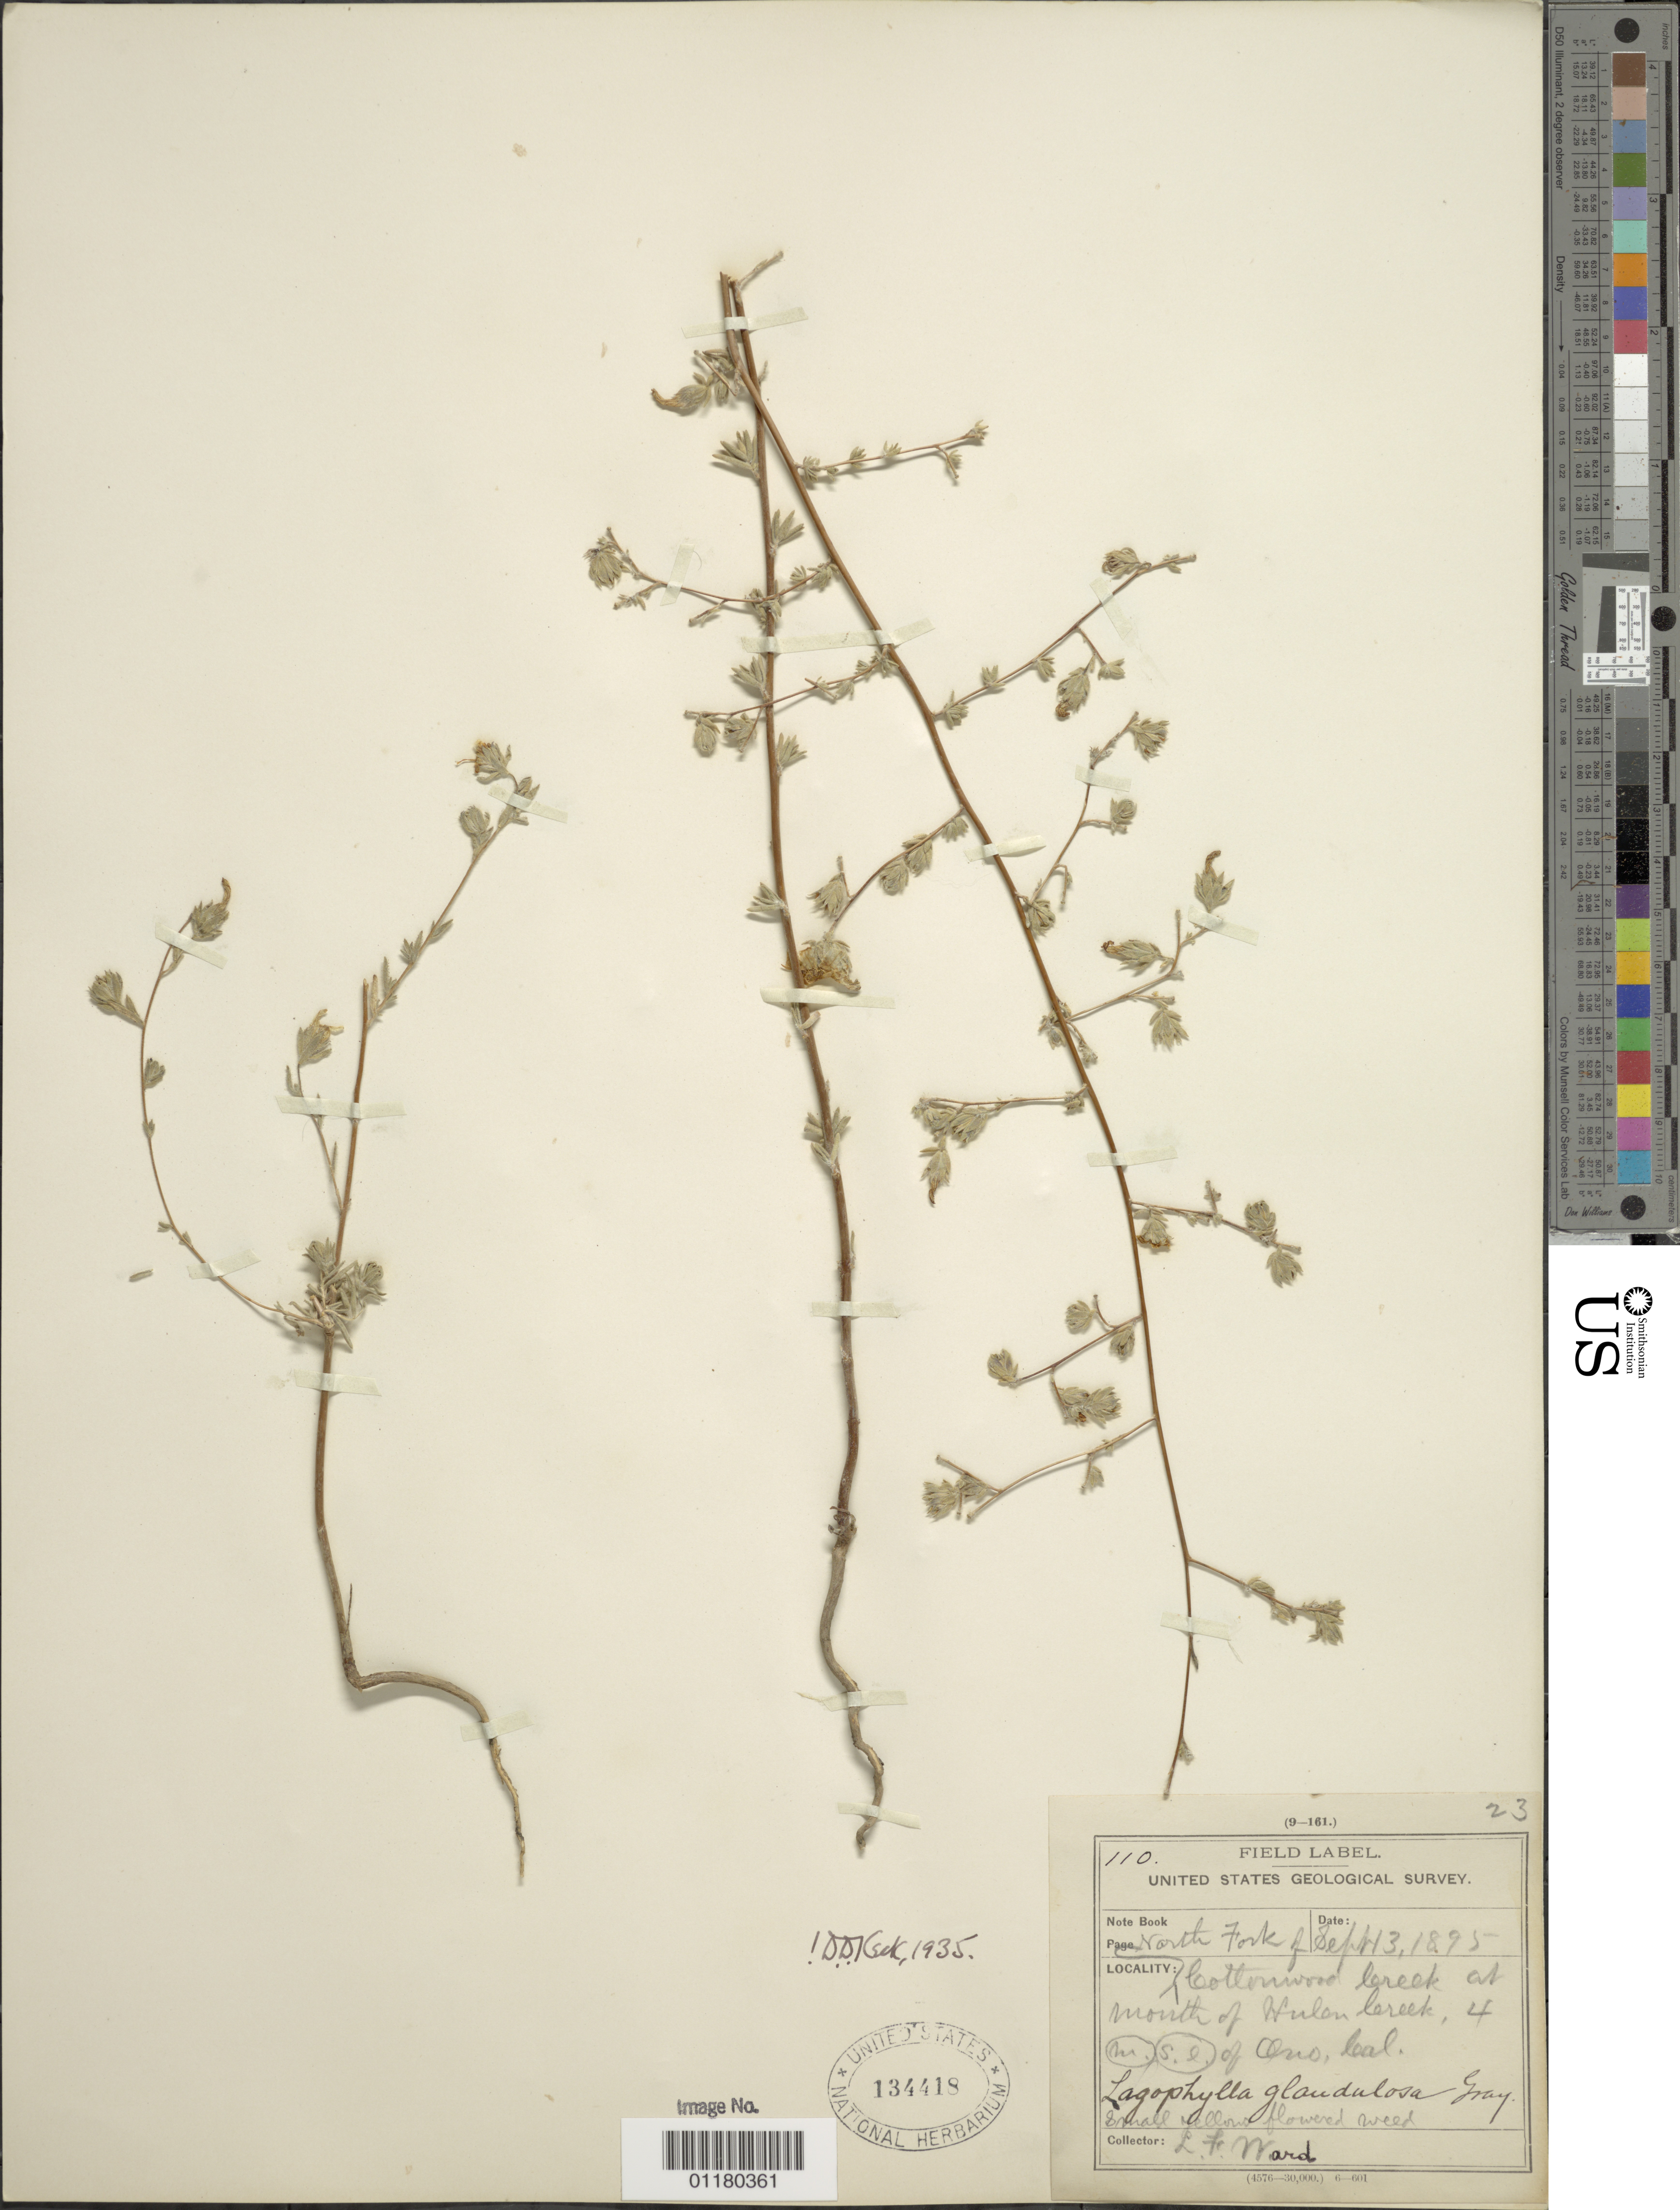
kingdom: Plantae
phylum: Tracheophyta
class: Magnoliopsida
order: Asterales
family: Asteraceae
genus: Lagophylla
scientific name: Lagophylla glandulosa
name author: A. Gray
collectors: L. F. Ward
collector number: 110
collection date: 1895-09-13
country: United States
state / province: California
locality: Cottonwood Creek at mouth of Hulen Creek, 4m. s.e. of Ono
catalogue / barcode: US 134418